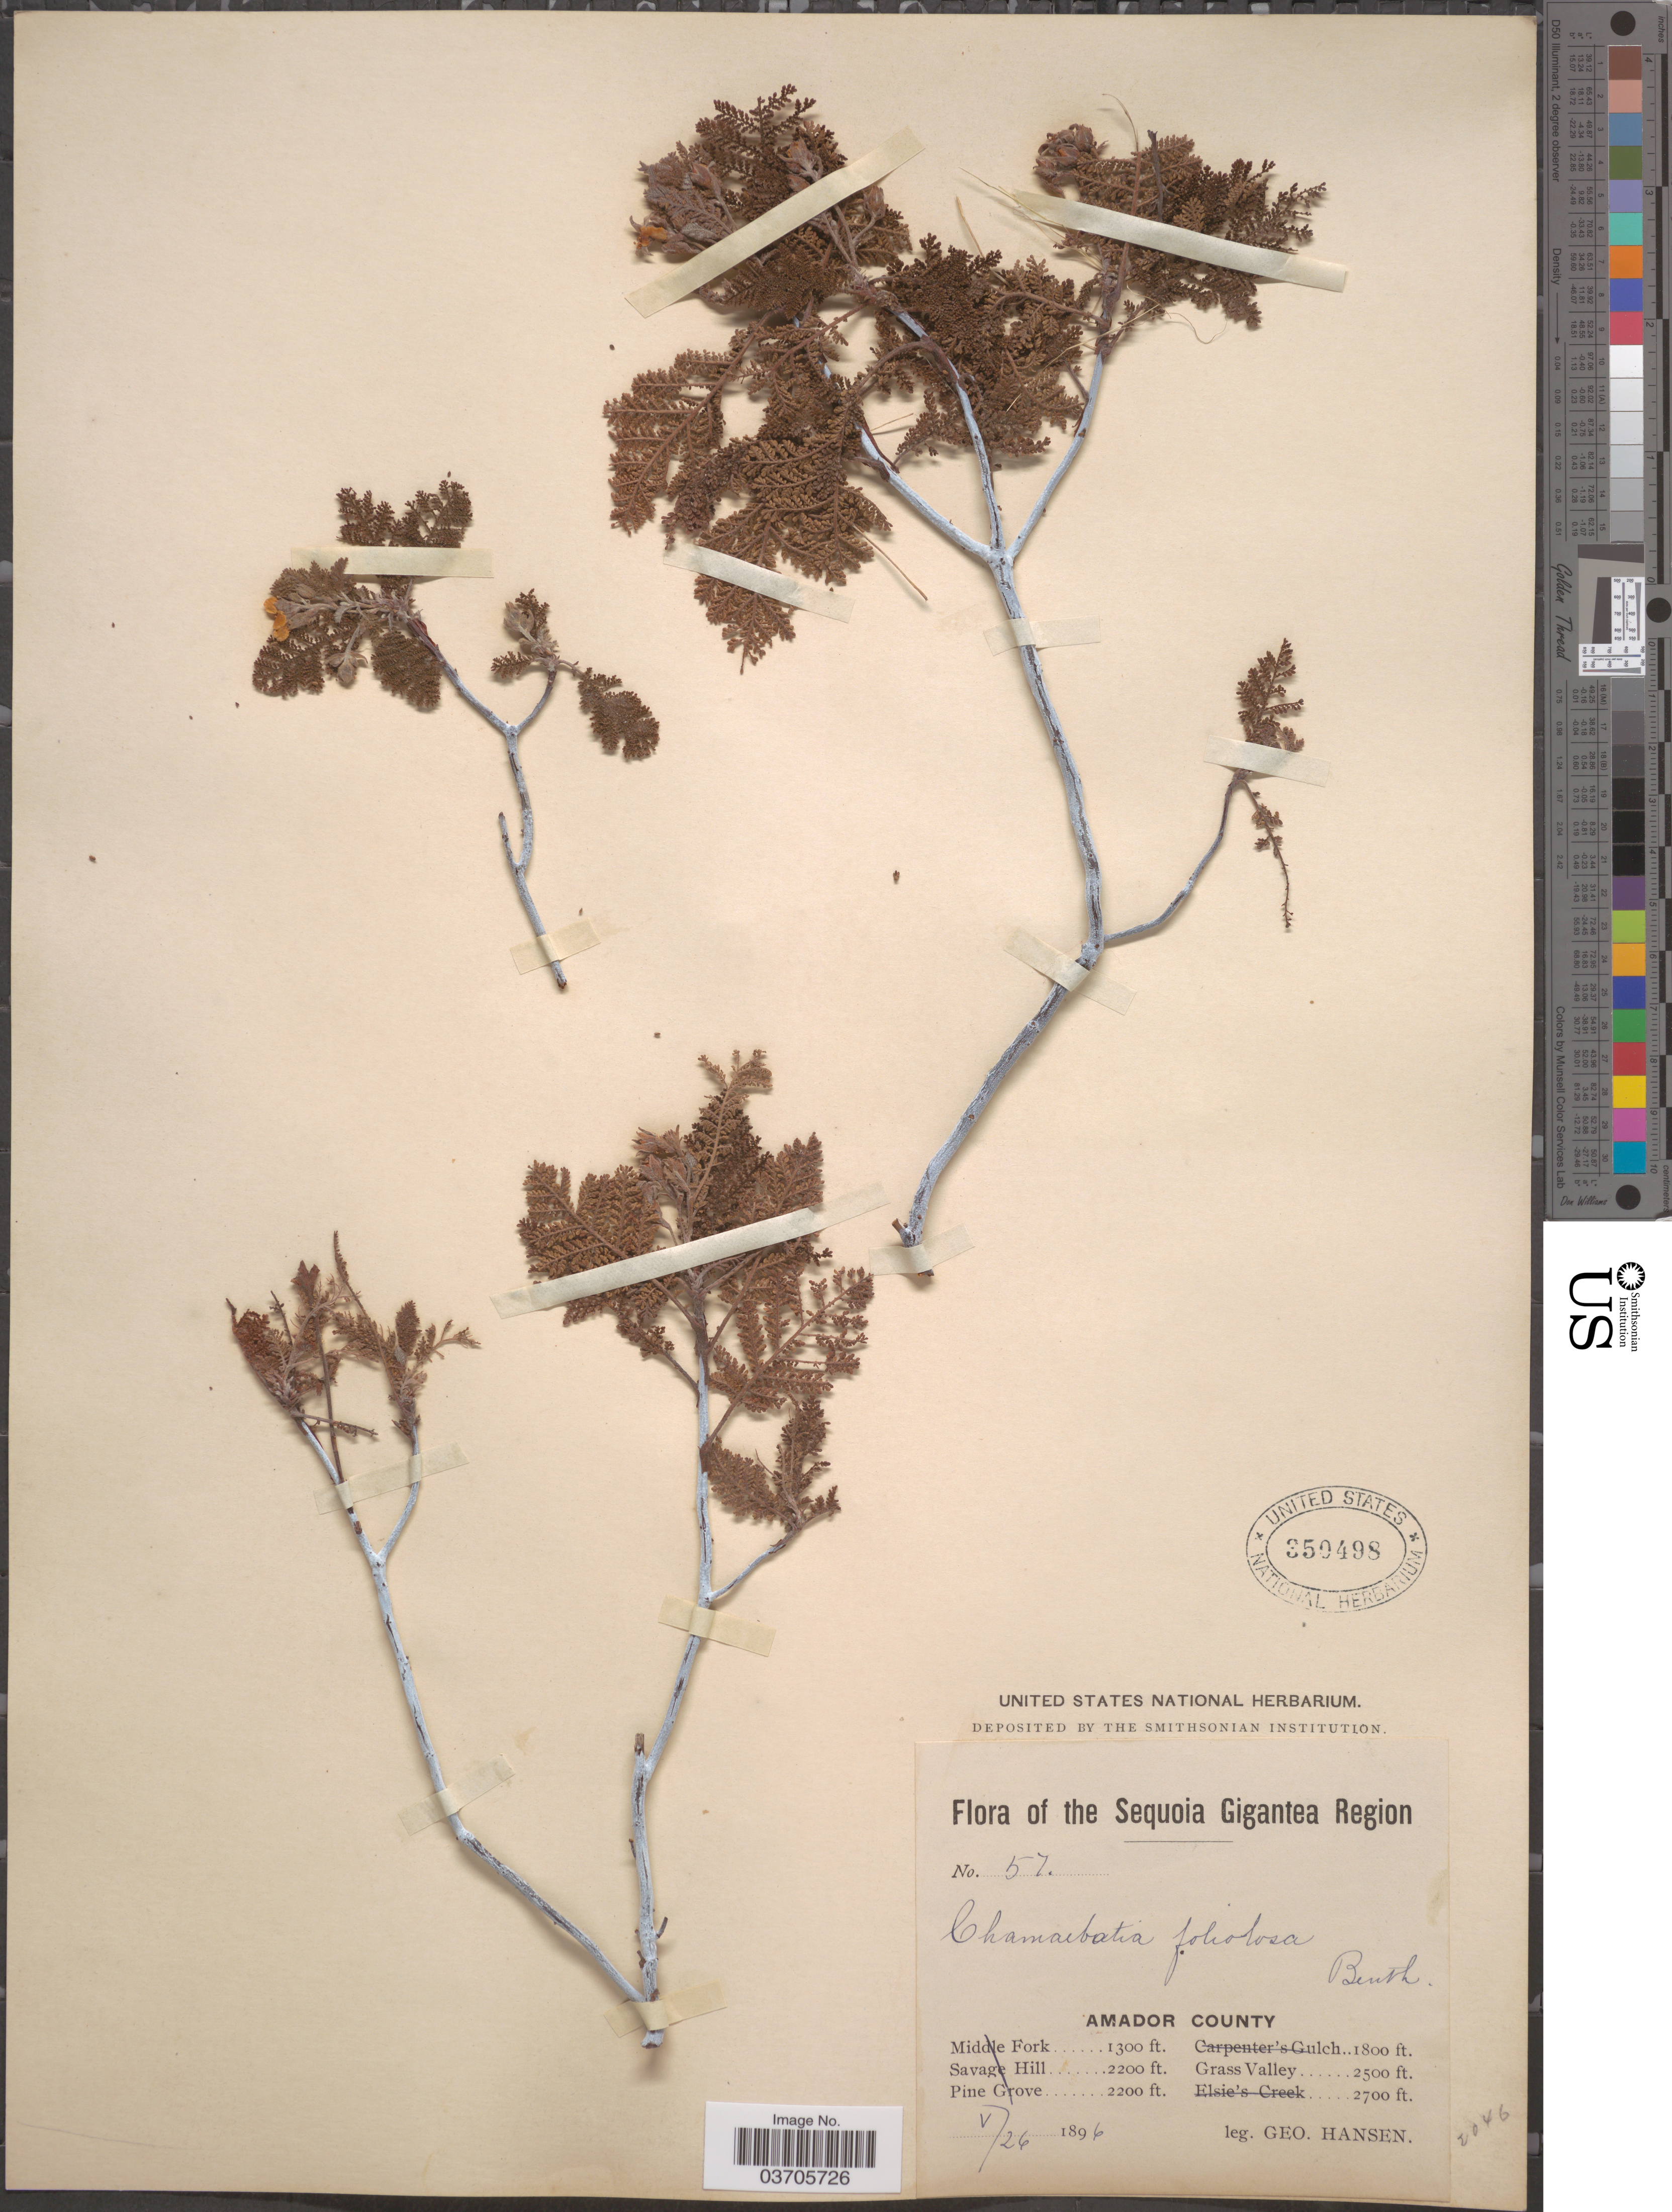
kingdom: Plantae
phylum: Tracheophyta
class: Magnoliopsida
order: Rosales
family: Rosaceae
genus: Chamaebatia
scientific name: Chamaebatia foliolosa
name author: Benth.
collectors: G. Hansen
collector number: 57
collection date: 1896-05-26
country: United States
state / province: California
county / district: Amador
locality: The Sequoia Gigantea Region. Amador County. Grass Valley.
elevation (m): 762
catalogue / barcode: US 350498